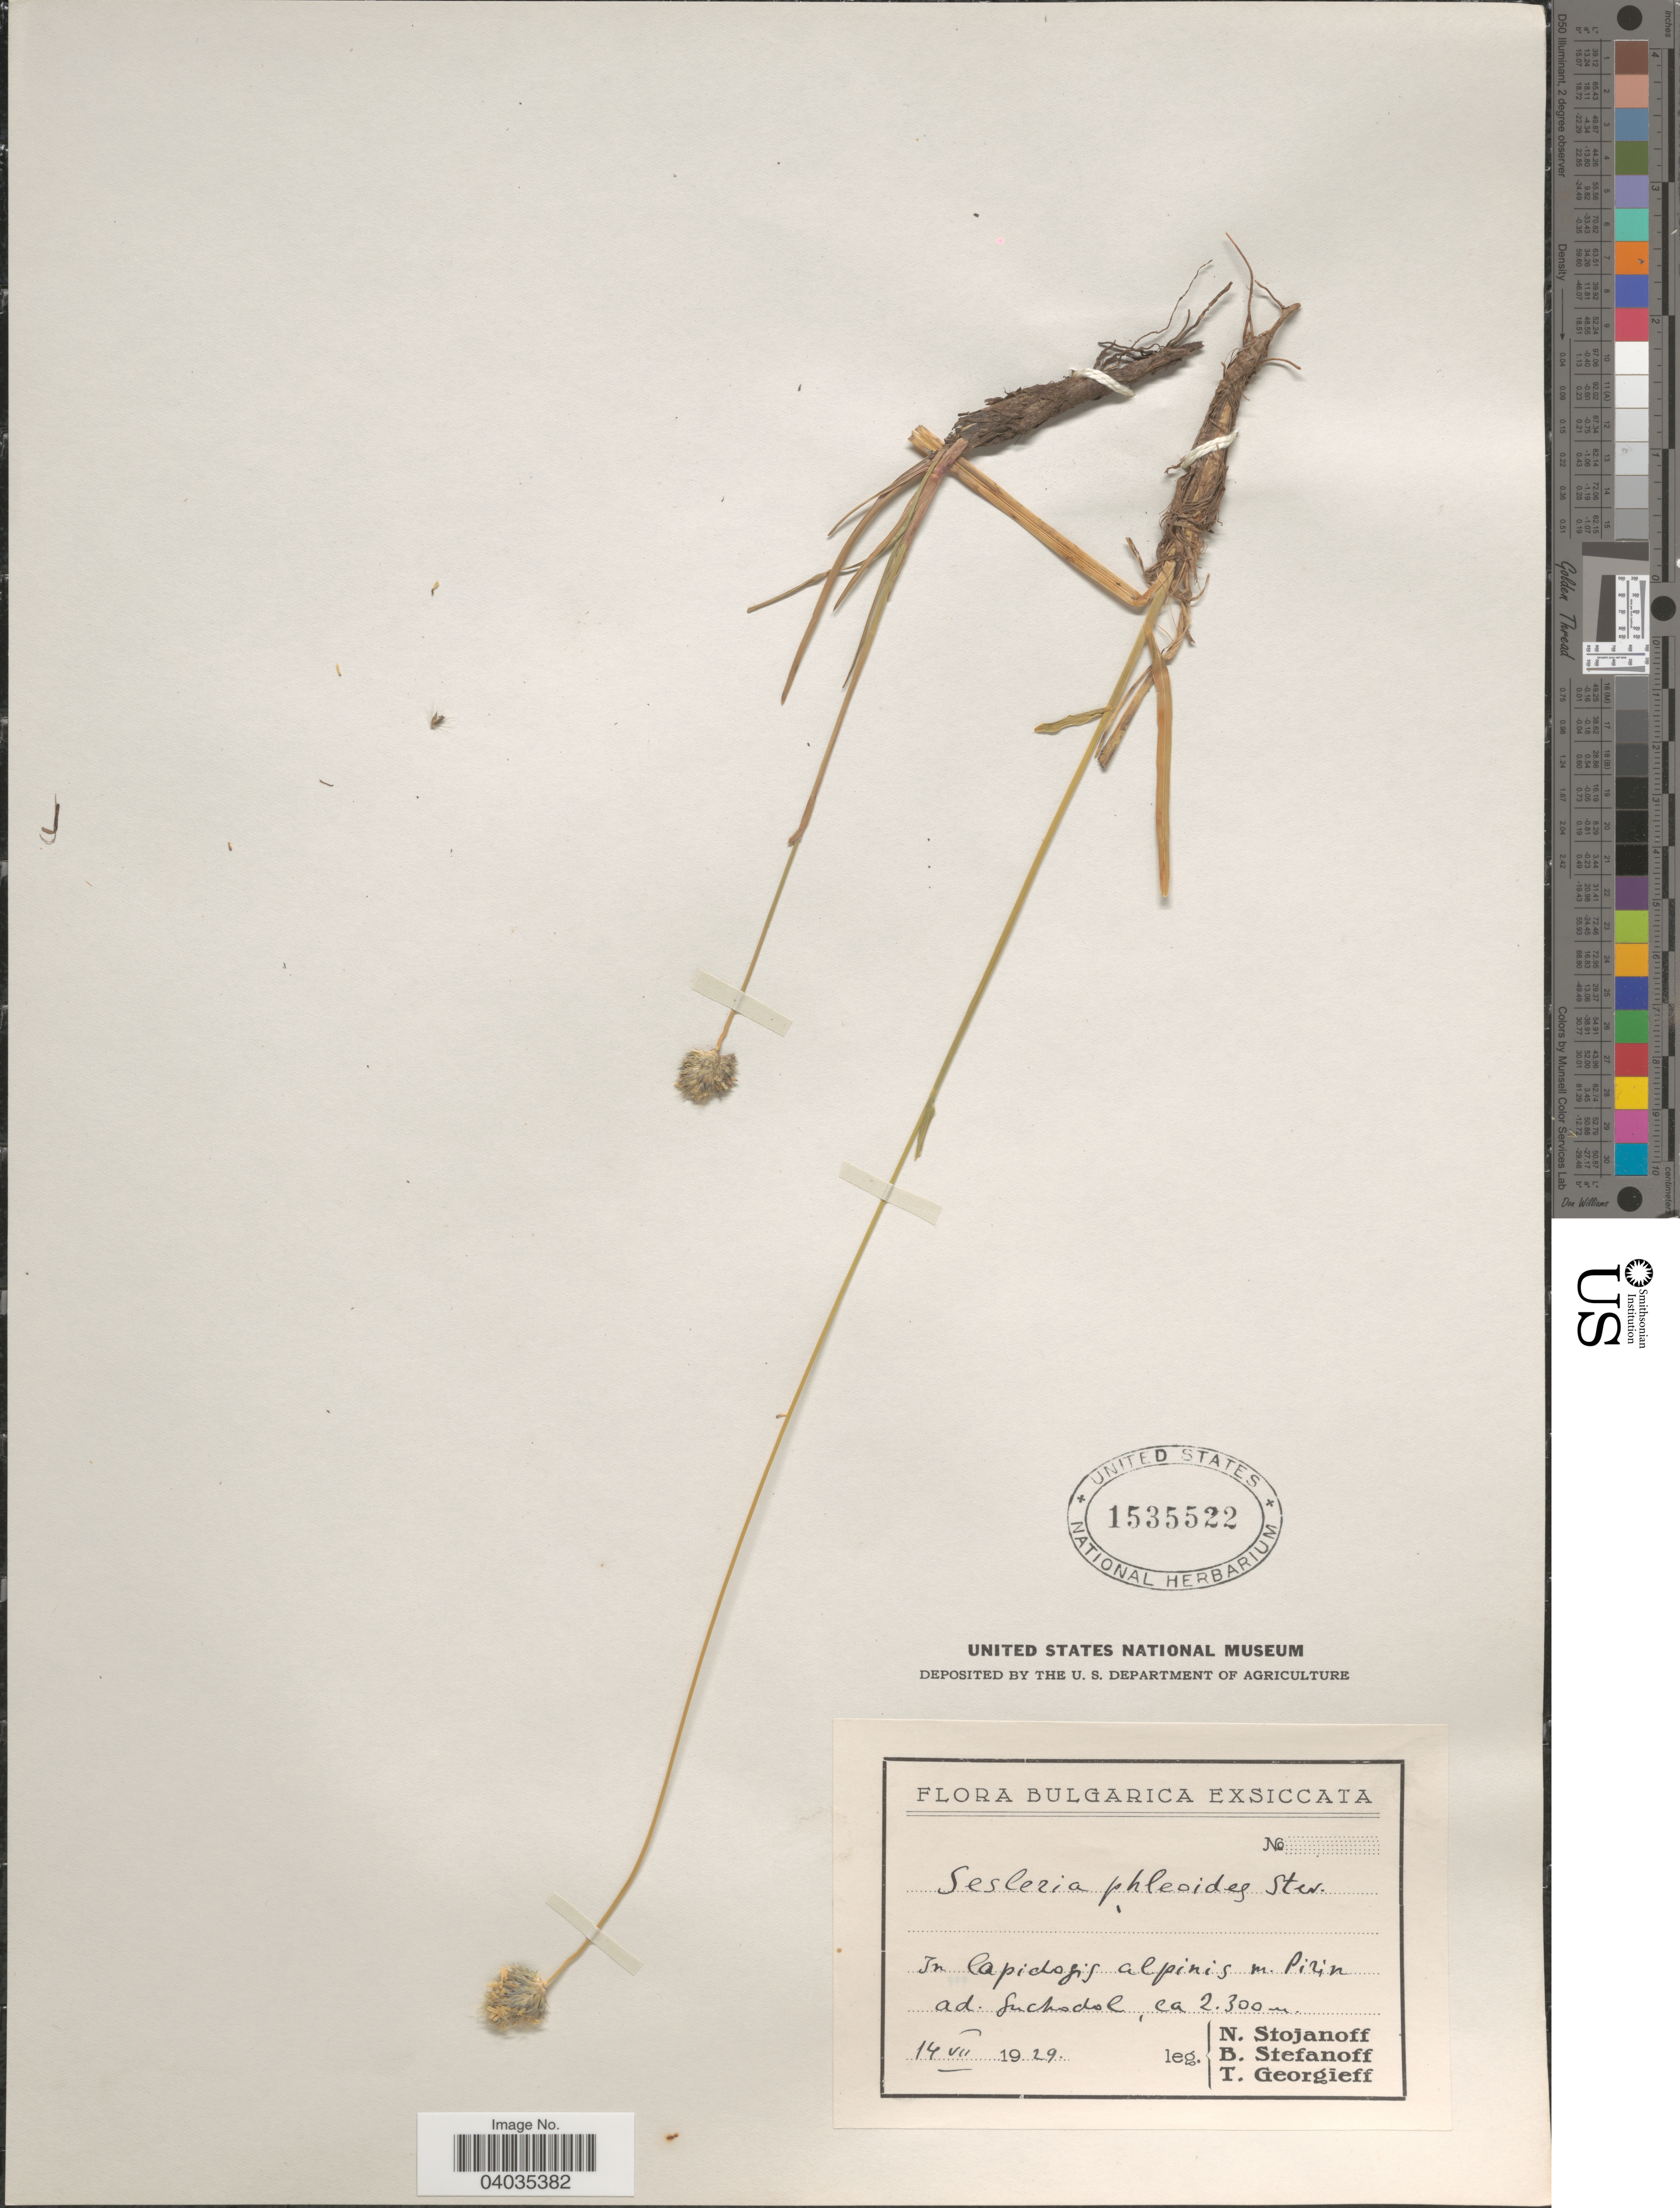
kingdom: Plantae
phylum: Tracheophyta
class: Liliopsida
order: Poales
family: Poaceae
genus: Sesleria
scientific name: Sesleria phleoides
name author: Stev. ex Roem. & Schult.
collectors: N. Stojanoff, B. Stefanoff & T. Georgieff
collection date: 1929-07-14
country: Bulgaria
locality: Bulgarica. In lapidosis alpinis m. Pirin ad. Suchodol.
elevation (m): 2300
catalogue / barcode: US 1535522